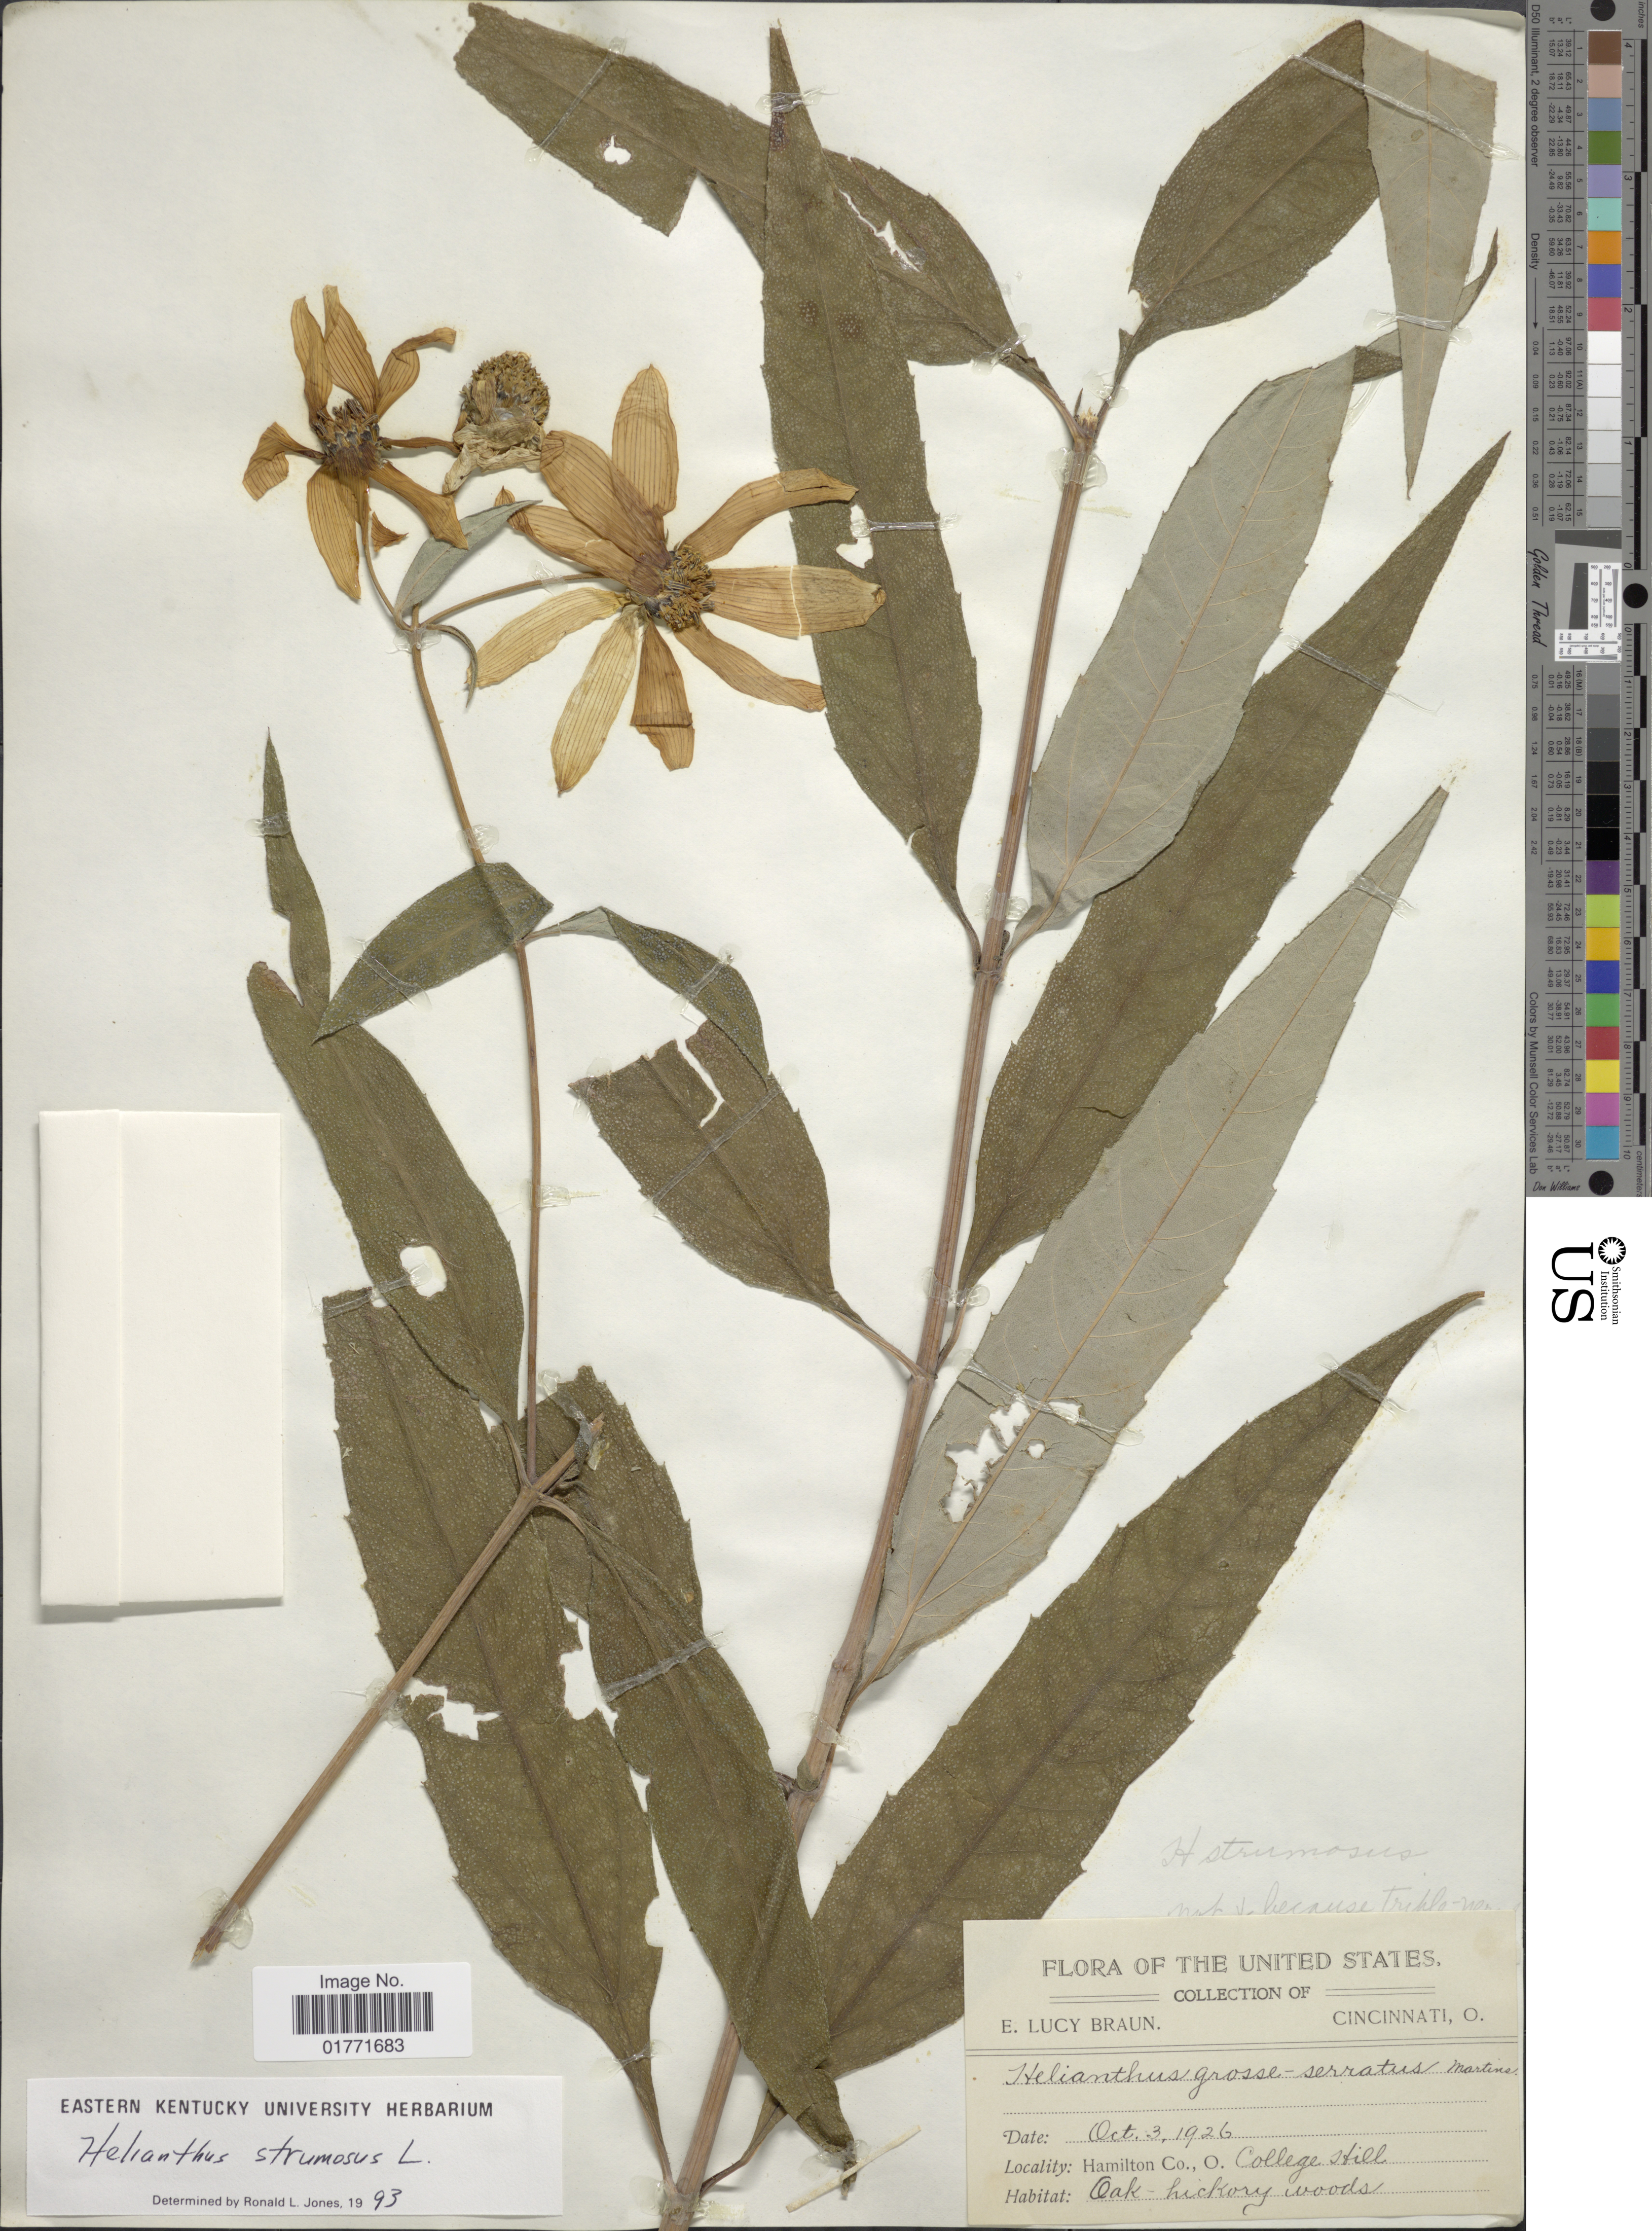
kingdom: Plantae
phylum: Tracheophyta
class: Magnoliopsida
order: Asterales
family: Asteraceae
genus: Helianthus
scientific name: Helianthus strumosus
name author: L.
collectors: E. L. Braun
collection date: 1926-10-03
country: United States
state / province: Ohio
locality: Hamilton Co., Co. College Hill.